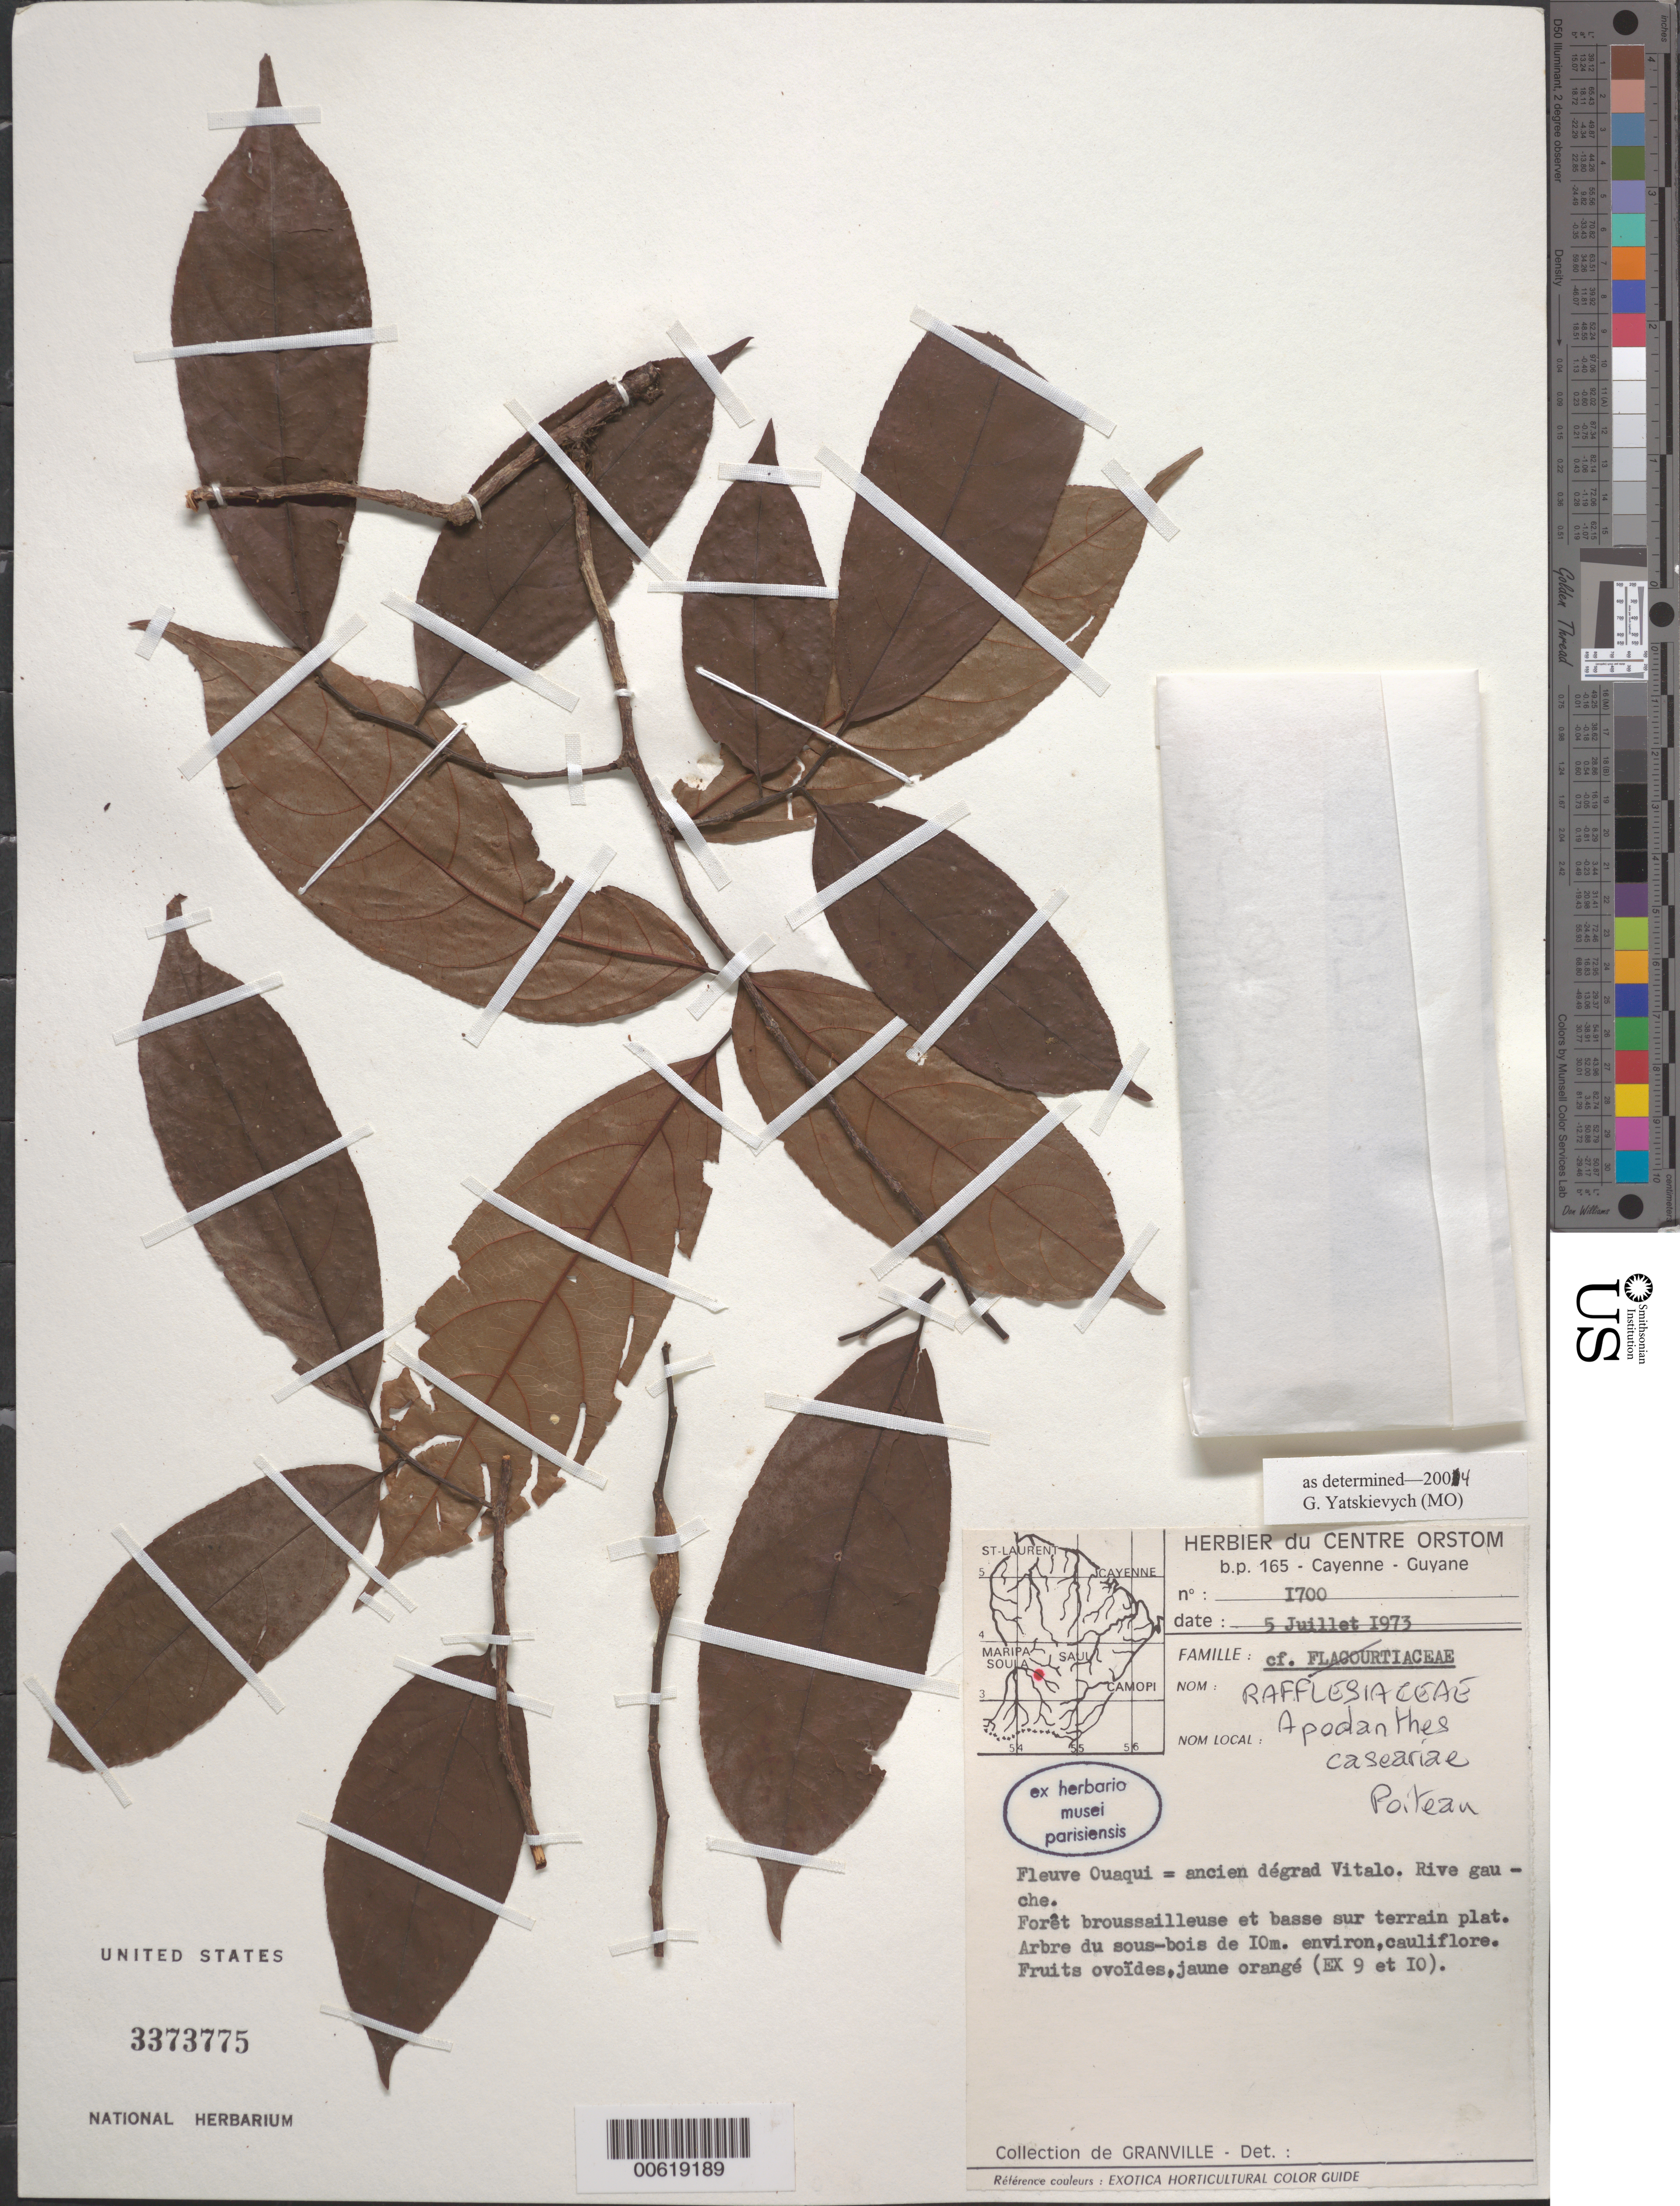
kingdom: Plantae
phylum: Tracheophyta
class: Magnoliopsida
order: Cucurbitales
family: Apodanthaceae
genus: Apodanthes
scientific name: Apodanthes caseariae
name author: Poit.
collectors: J.-J. de Granville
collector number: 1700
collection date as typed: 5-Jul-73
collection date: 1973-07-05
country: French Guiana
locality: Fleuve Ouaqui, ancien Dégrad Vitalo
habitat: Low brushwood forest on flat ground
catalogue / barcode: US 3373775